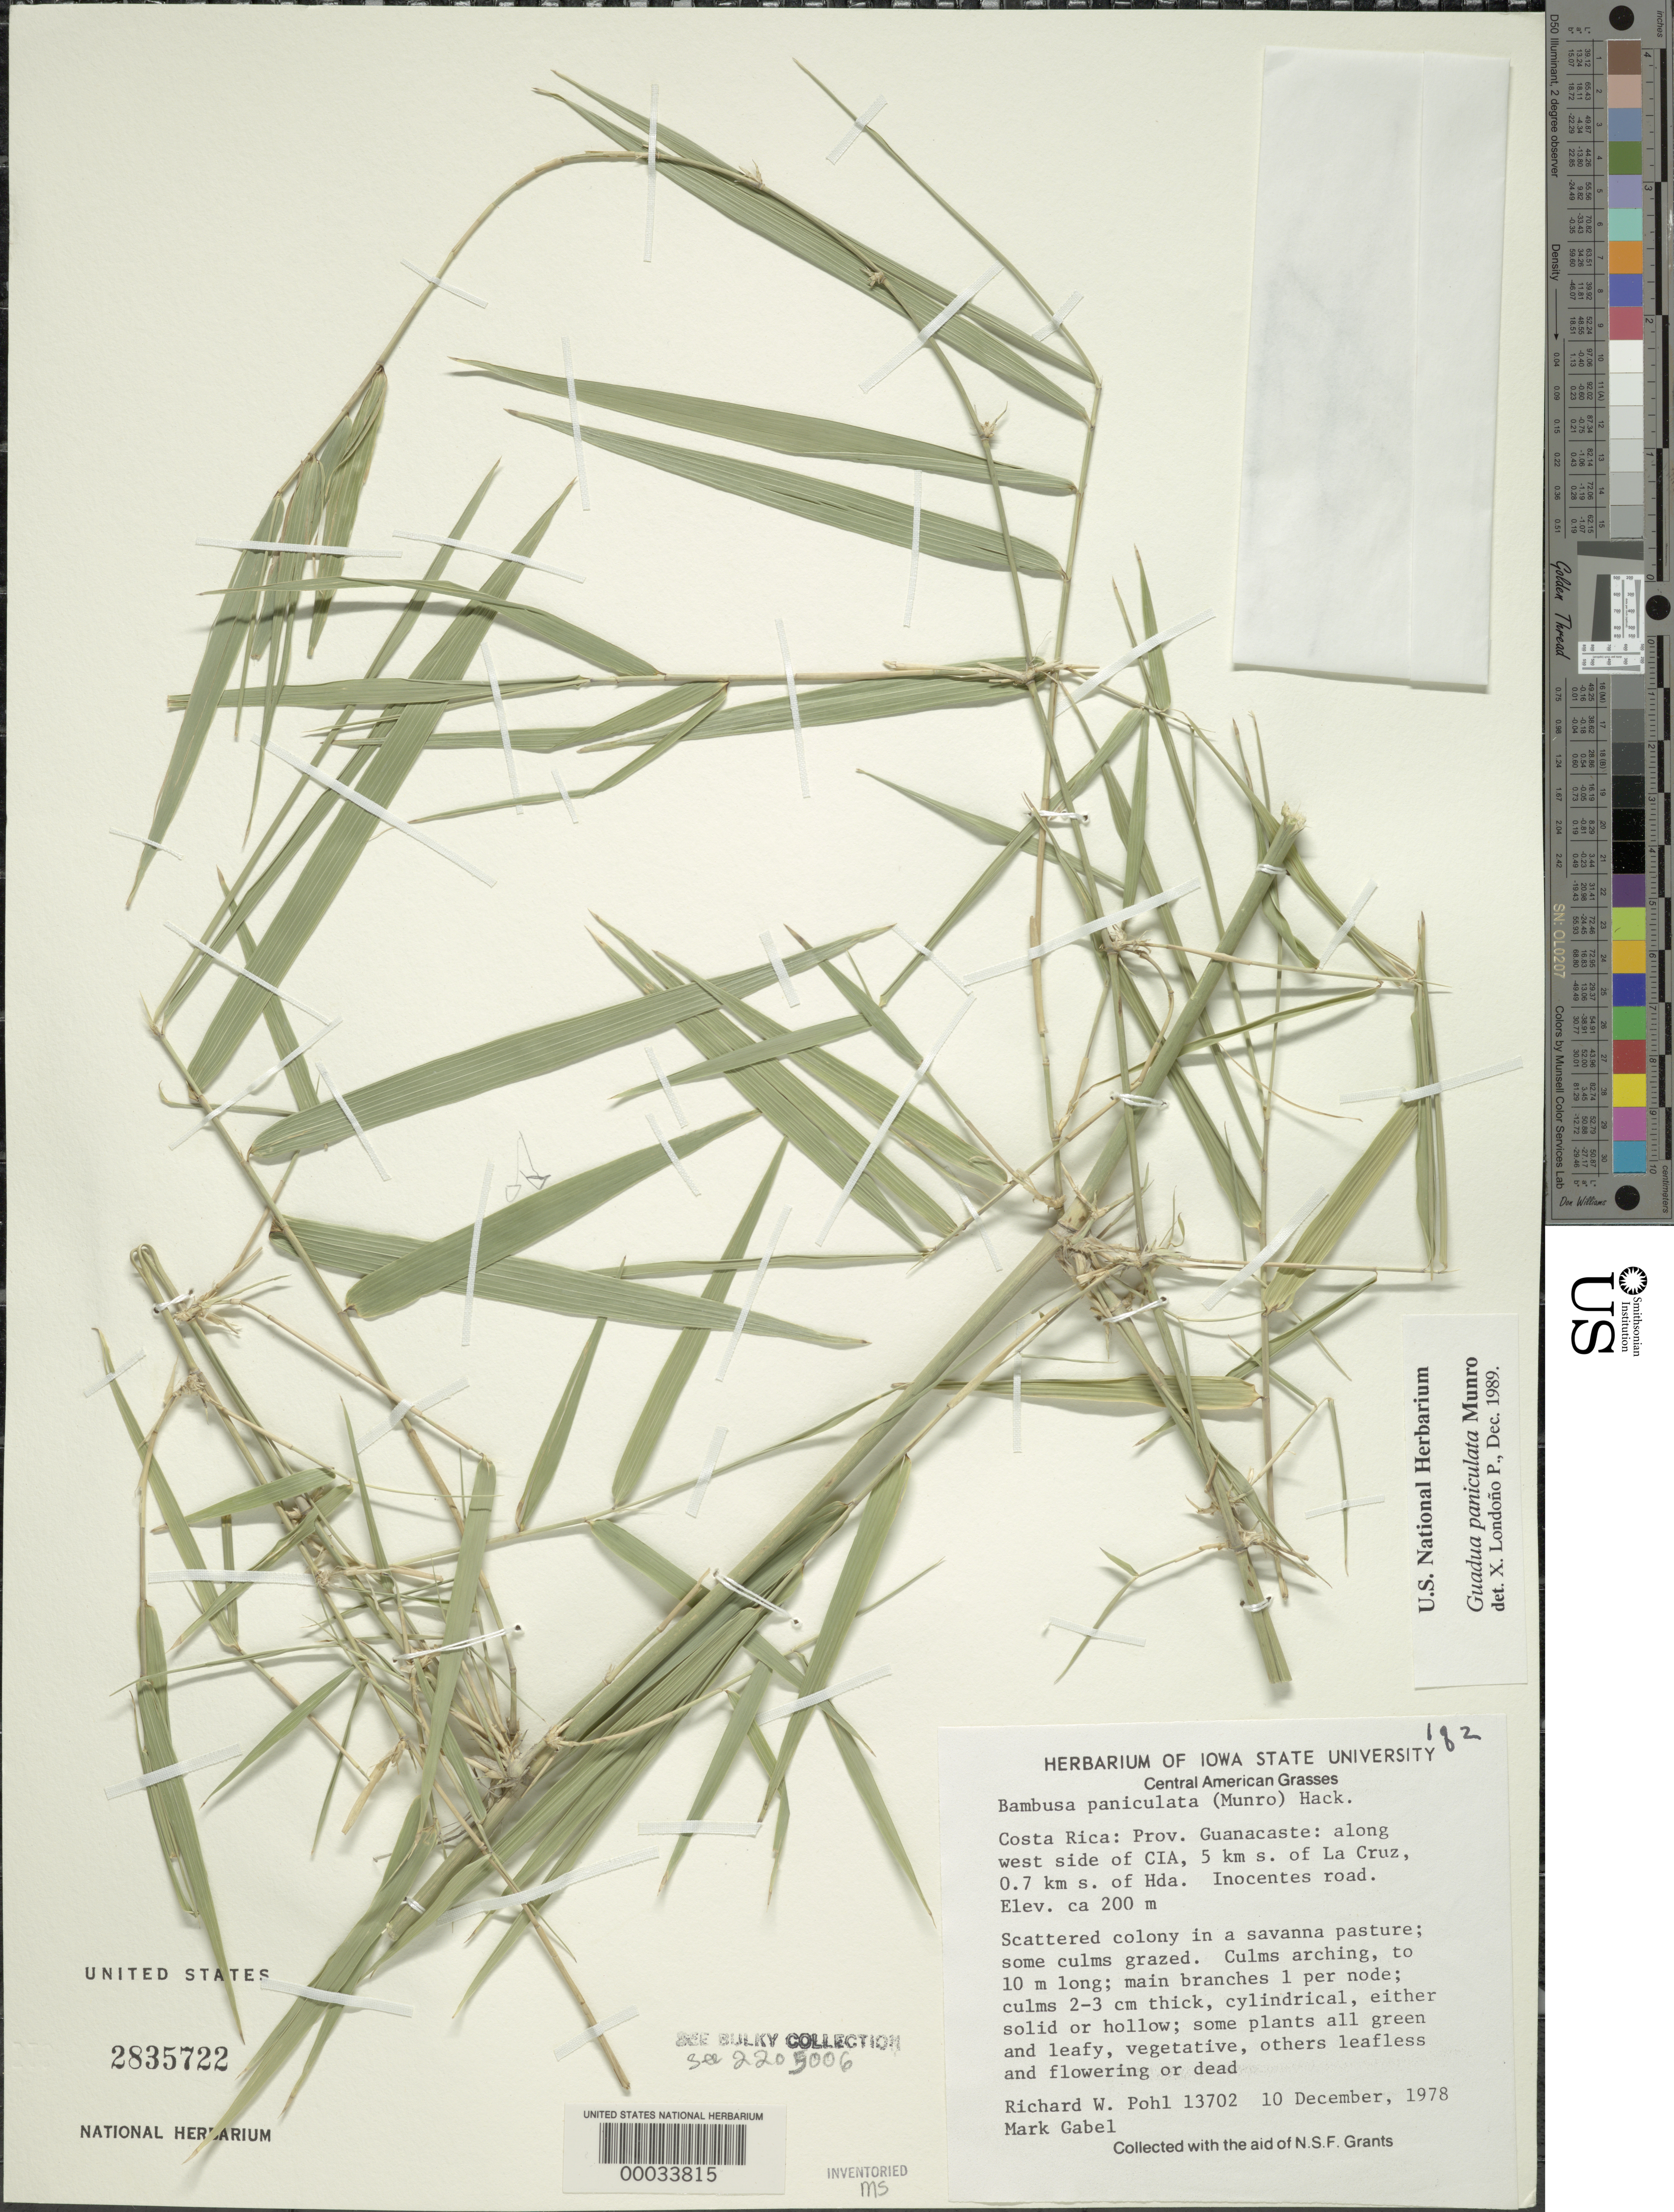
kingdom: Plantae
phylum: Tracheophyta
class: Liliopsida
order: Poales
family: Poaceae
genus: Guadua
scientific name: Guadua paniculata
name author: Munro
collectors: R. W. Pohl & M. Gabel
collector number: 13702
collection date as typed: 10 Dec 1978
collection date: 1978-12-10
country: Costa Rica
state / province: Guanacaste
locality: La Cruz, Hda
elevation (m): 200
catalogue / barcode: US 2835722